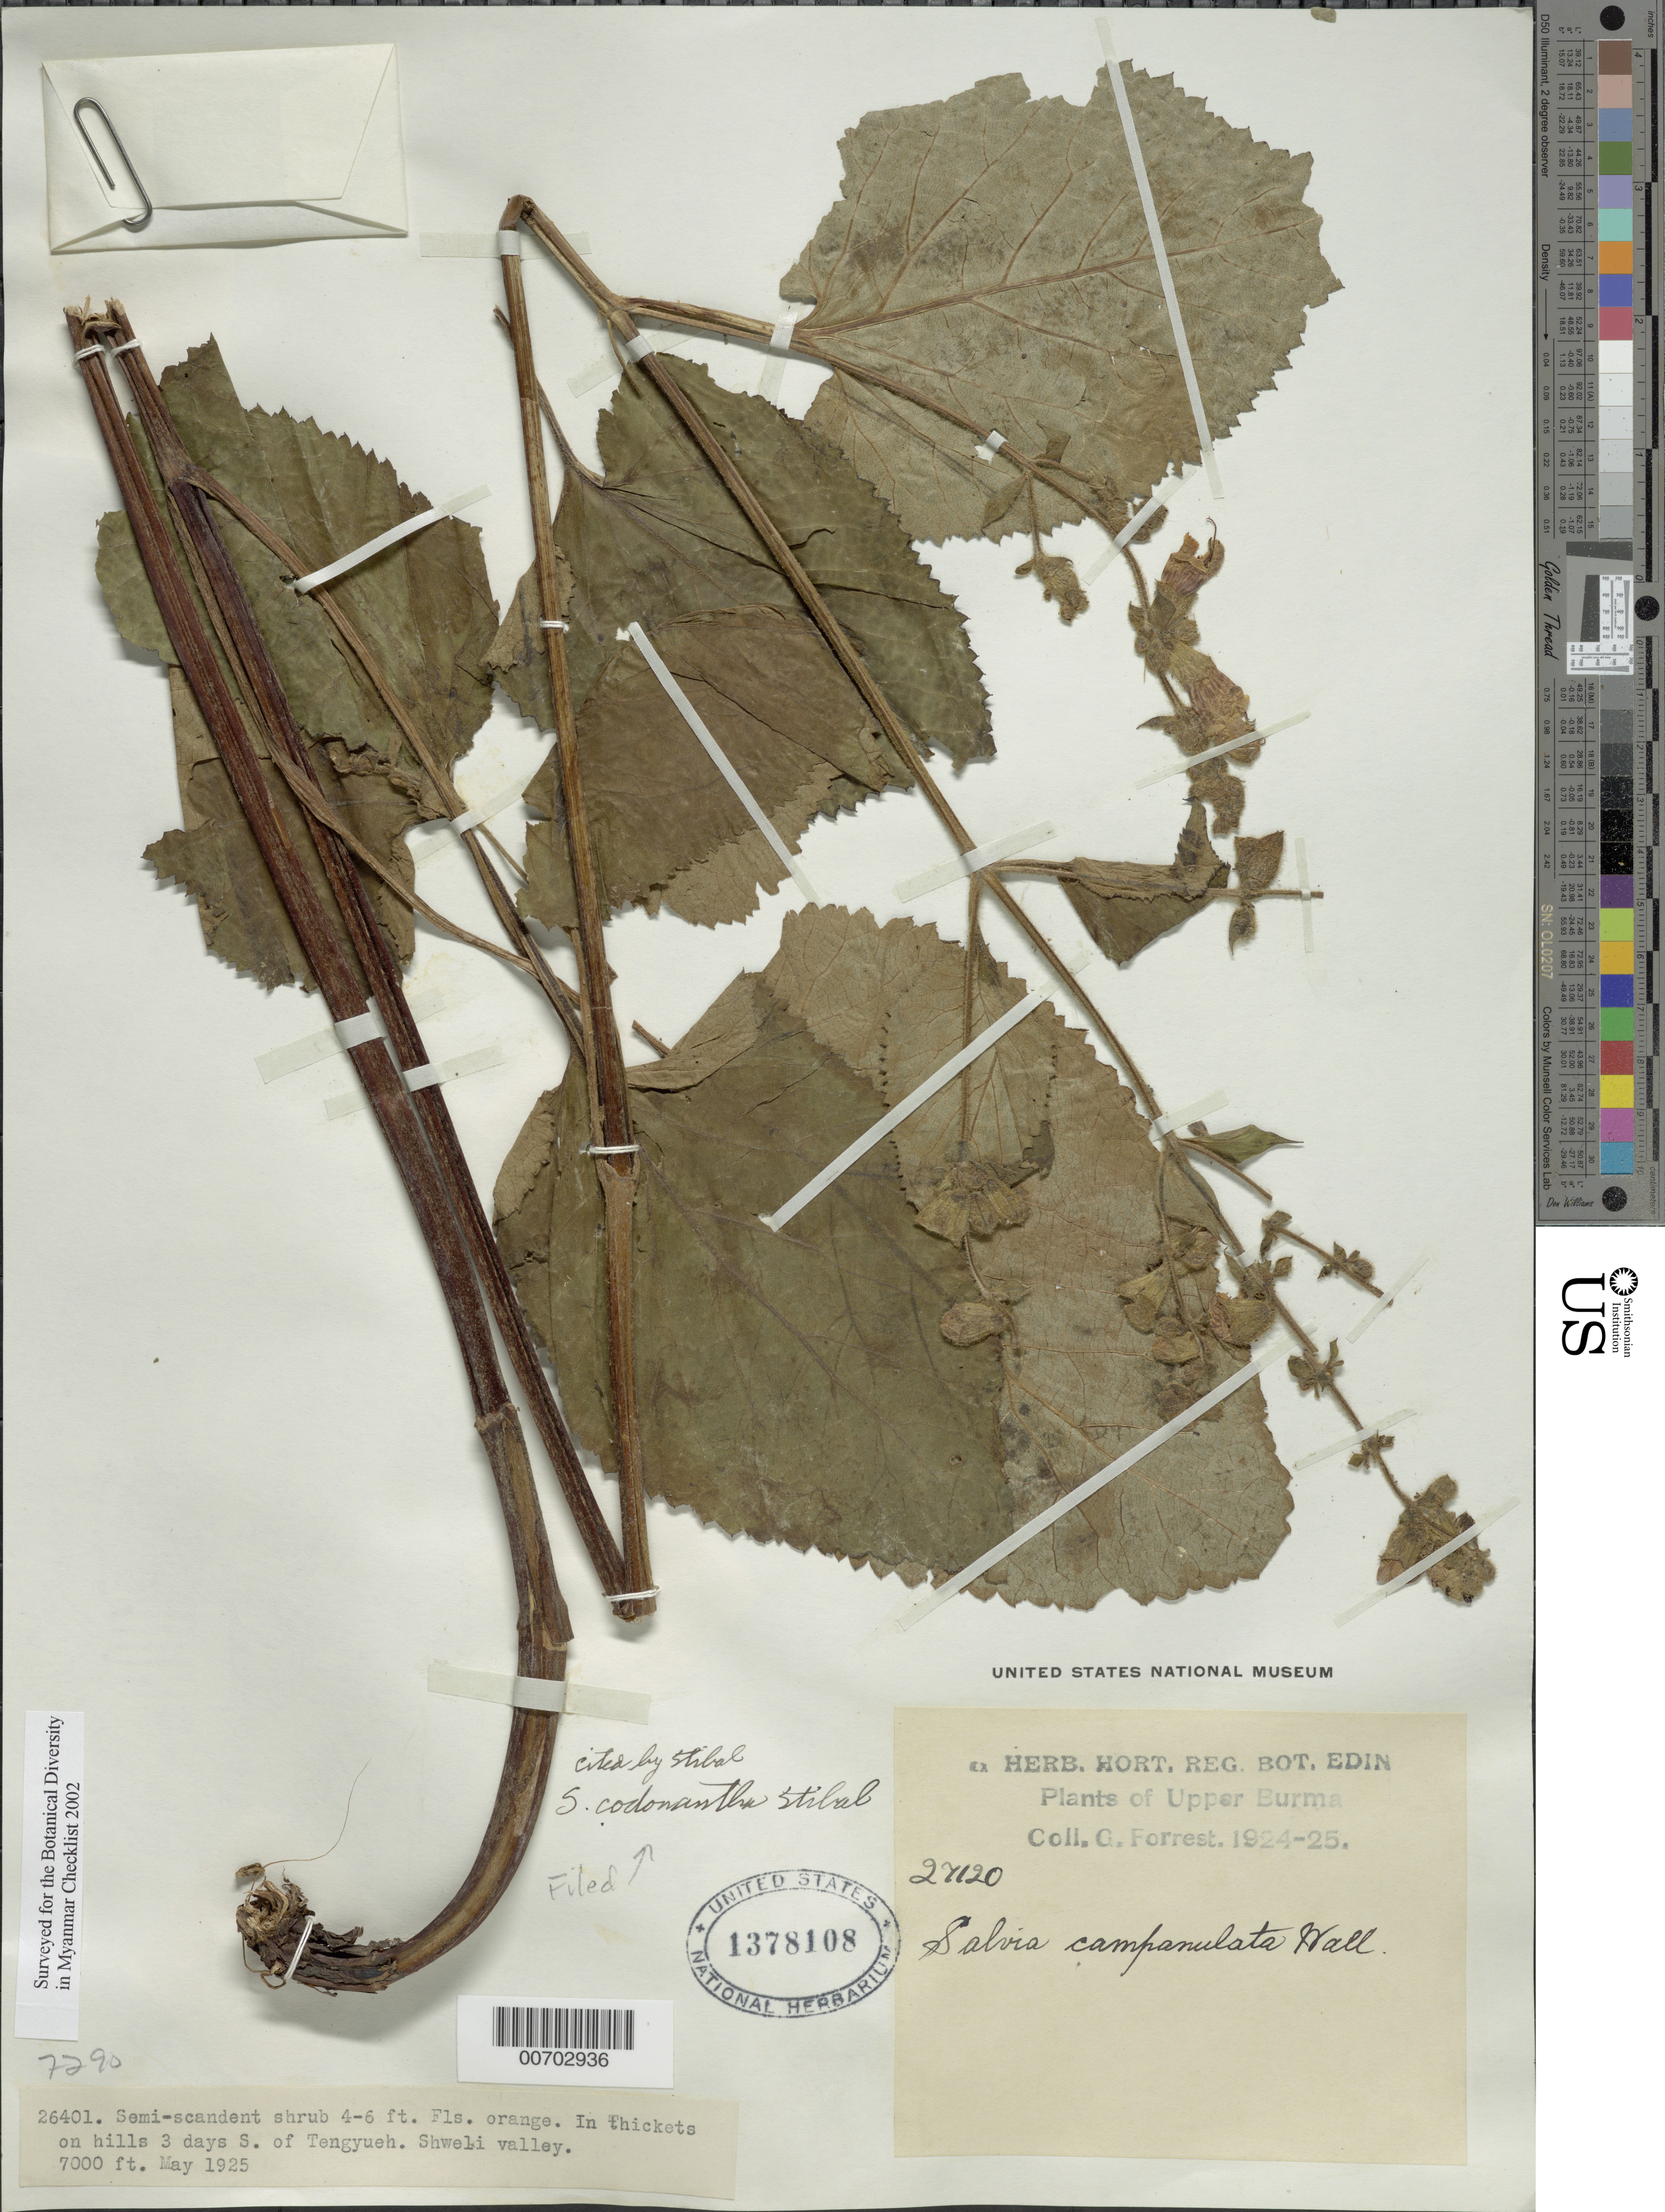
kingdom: Plantae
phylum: Tracheophyta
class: Magnoliopsida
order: Lamiales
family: Lamiaceae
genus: Salvia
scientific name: Salvia codonantha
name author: E. Peter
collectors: G. Forrest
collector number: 27120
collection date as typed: May 1925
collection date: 1925-05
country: Myanmar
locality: Tengyueh Shweli Valley, 3 days S of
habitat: Thickets on hills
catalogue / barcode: US 1378108